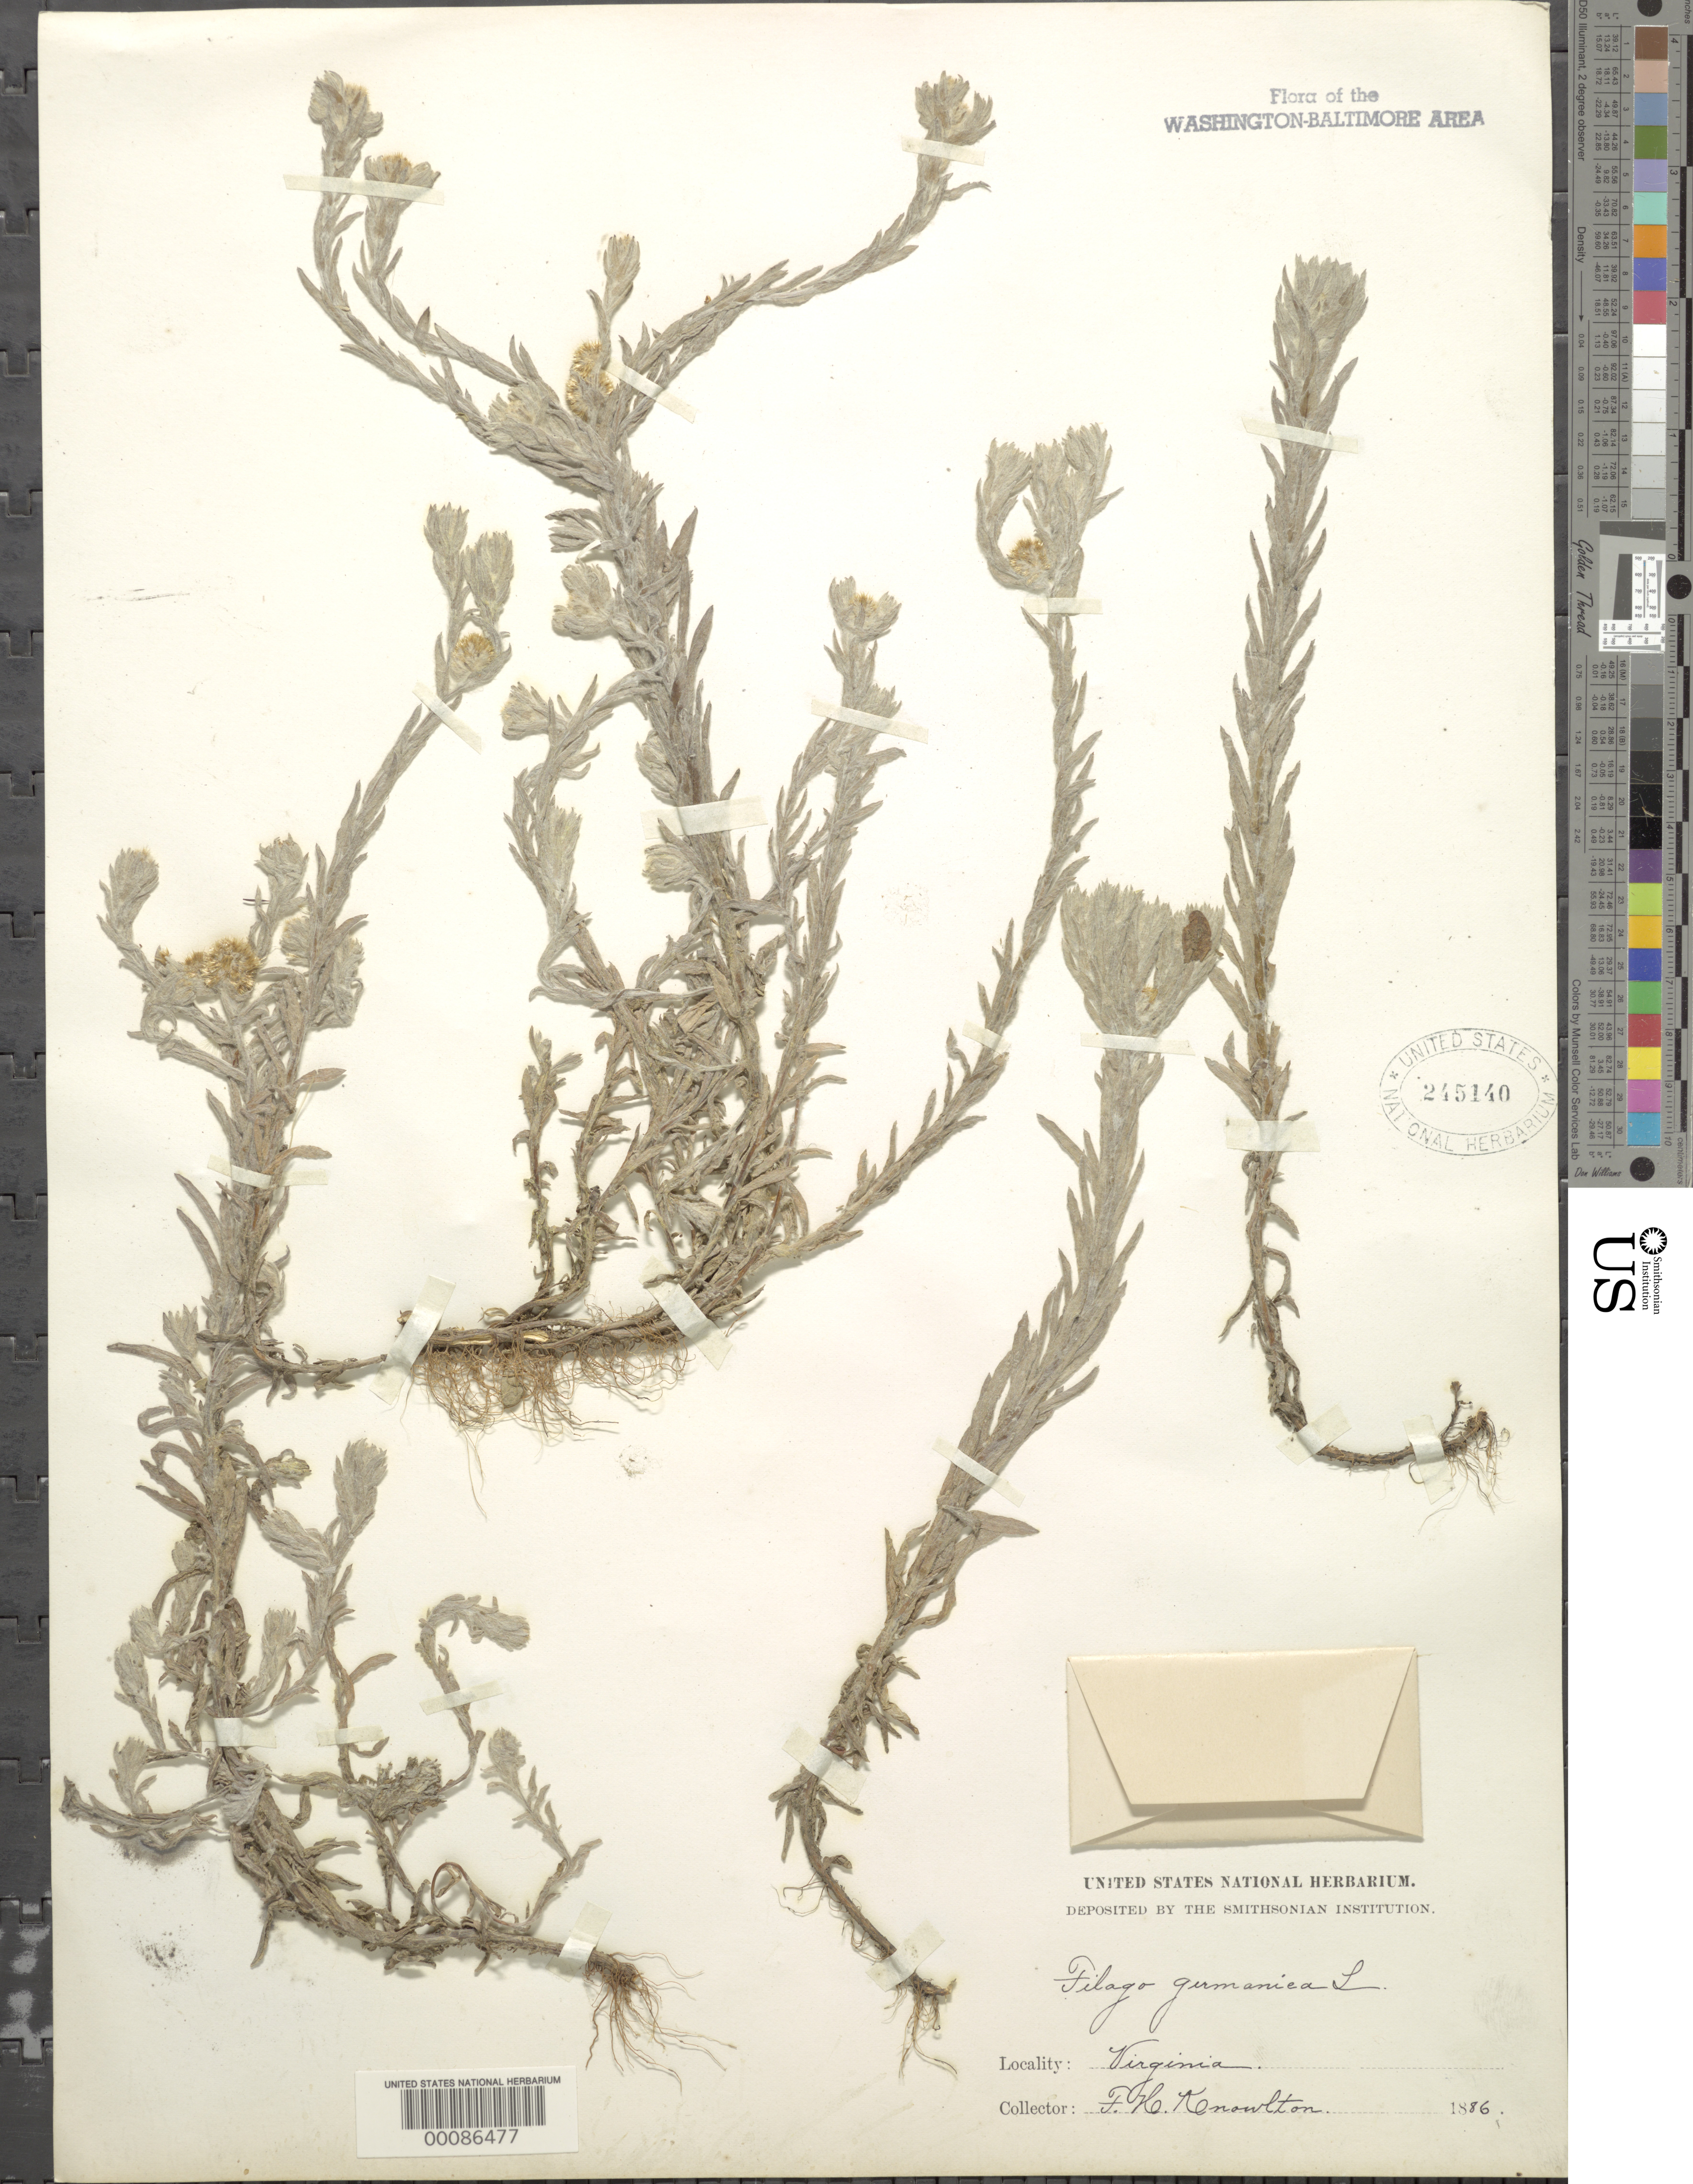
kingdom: Plantae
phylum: Tracheophyta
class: Magnoliopsida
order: Asterales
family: Asteraceae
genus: Filago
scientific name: Filago vulgaris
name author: Lam.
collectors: F. H. Knowlton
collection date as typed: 1886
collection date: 1886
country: United States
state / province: Virginia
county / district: Fairfax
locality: West Falls Church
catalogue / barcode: US 245140